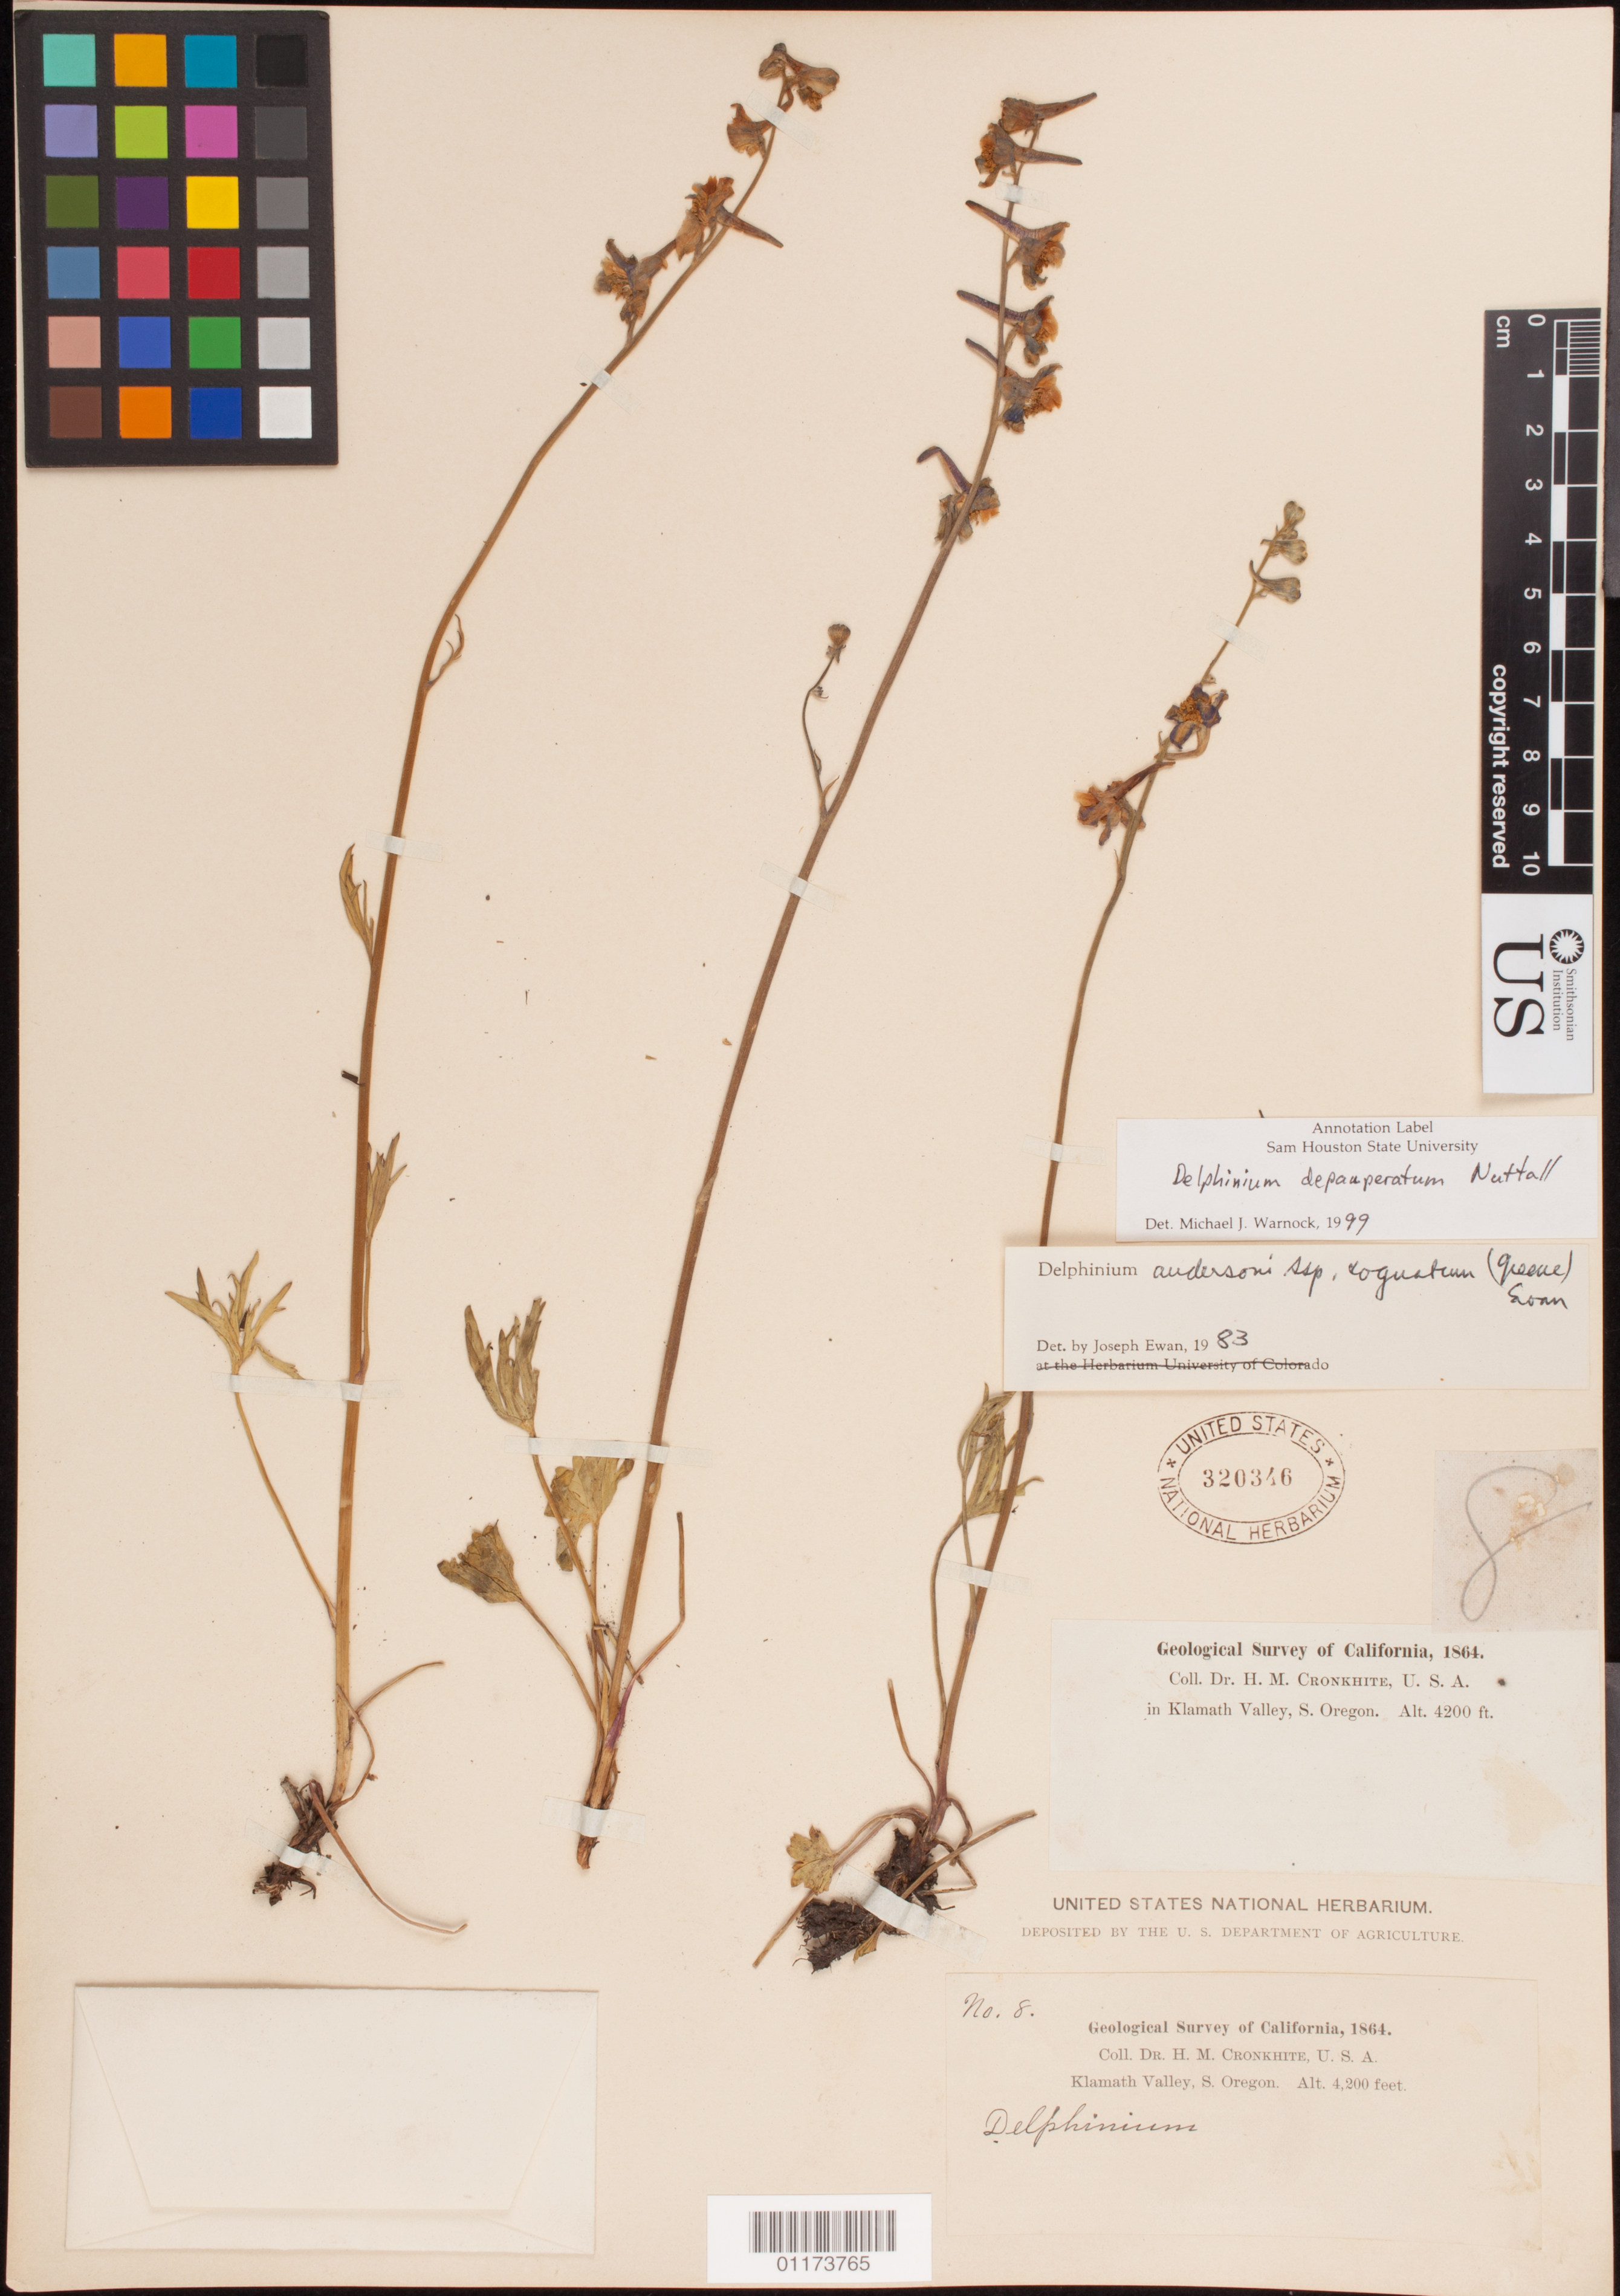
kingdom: Plantae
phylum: Tracheophyta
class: Magnoliopsida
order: Ranunculales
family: Ranunculaceae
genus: Delphinium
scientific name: Delphinium depauperatum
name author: Nutt.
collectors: H. M. Cronkhite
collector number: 8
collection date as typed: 1864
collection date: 1864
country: United States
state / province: Oregon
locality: Klamath Valley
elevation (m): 1280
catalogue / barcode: US 320346